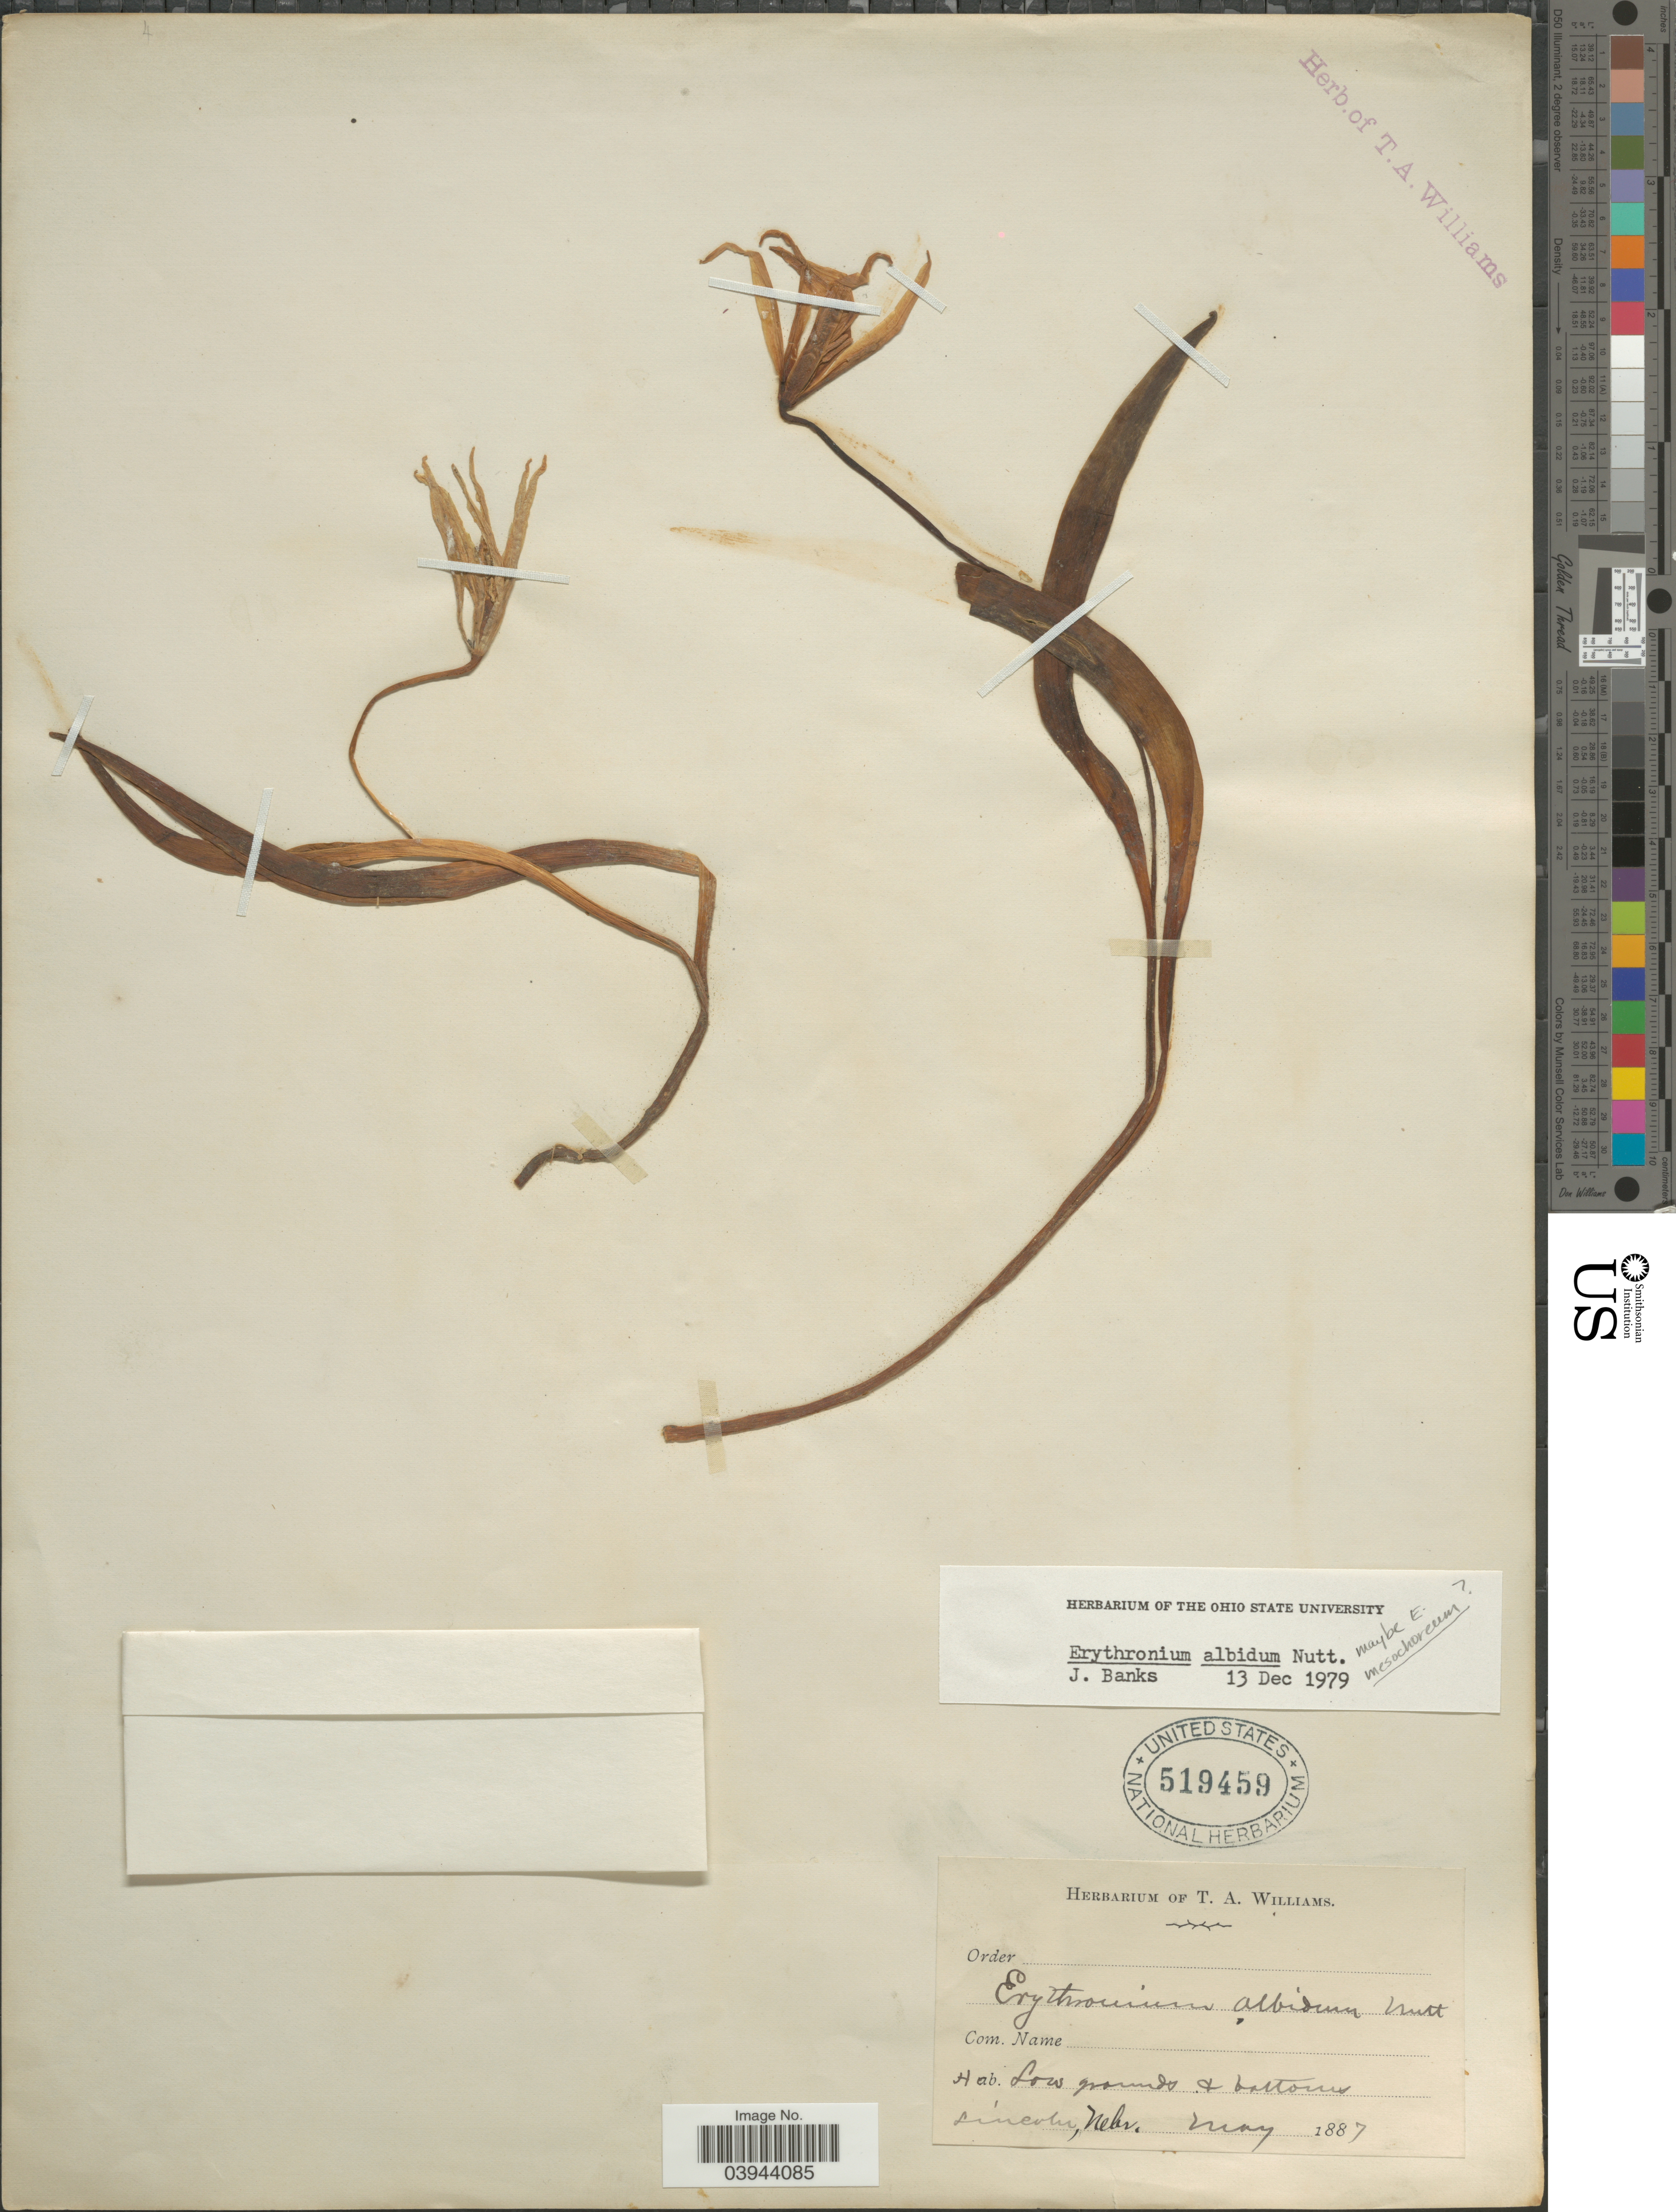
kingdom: Plantae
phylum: Tracheophyta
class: Liliopsida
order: Liliales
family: Liliaceae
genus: Erythronium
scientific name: Erythronium albidum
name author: Nutt.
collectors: ex herb. Thos. A. Williams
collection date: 1887-05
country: United States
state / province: Nebraska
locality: Lincoln.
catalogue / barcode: US 519459